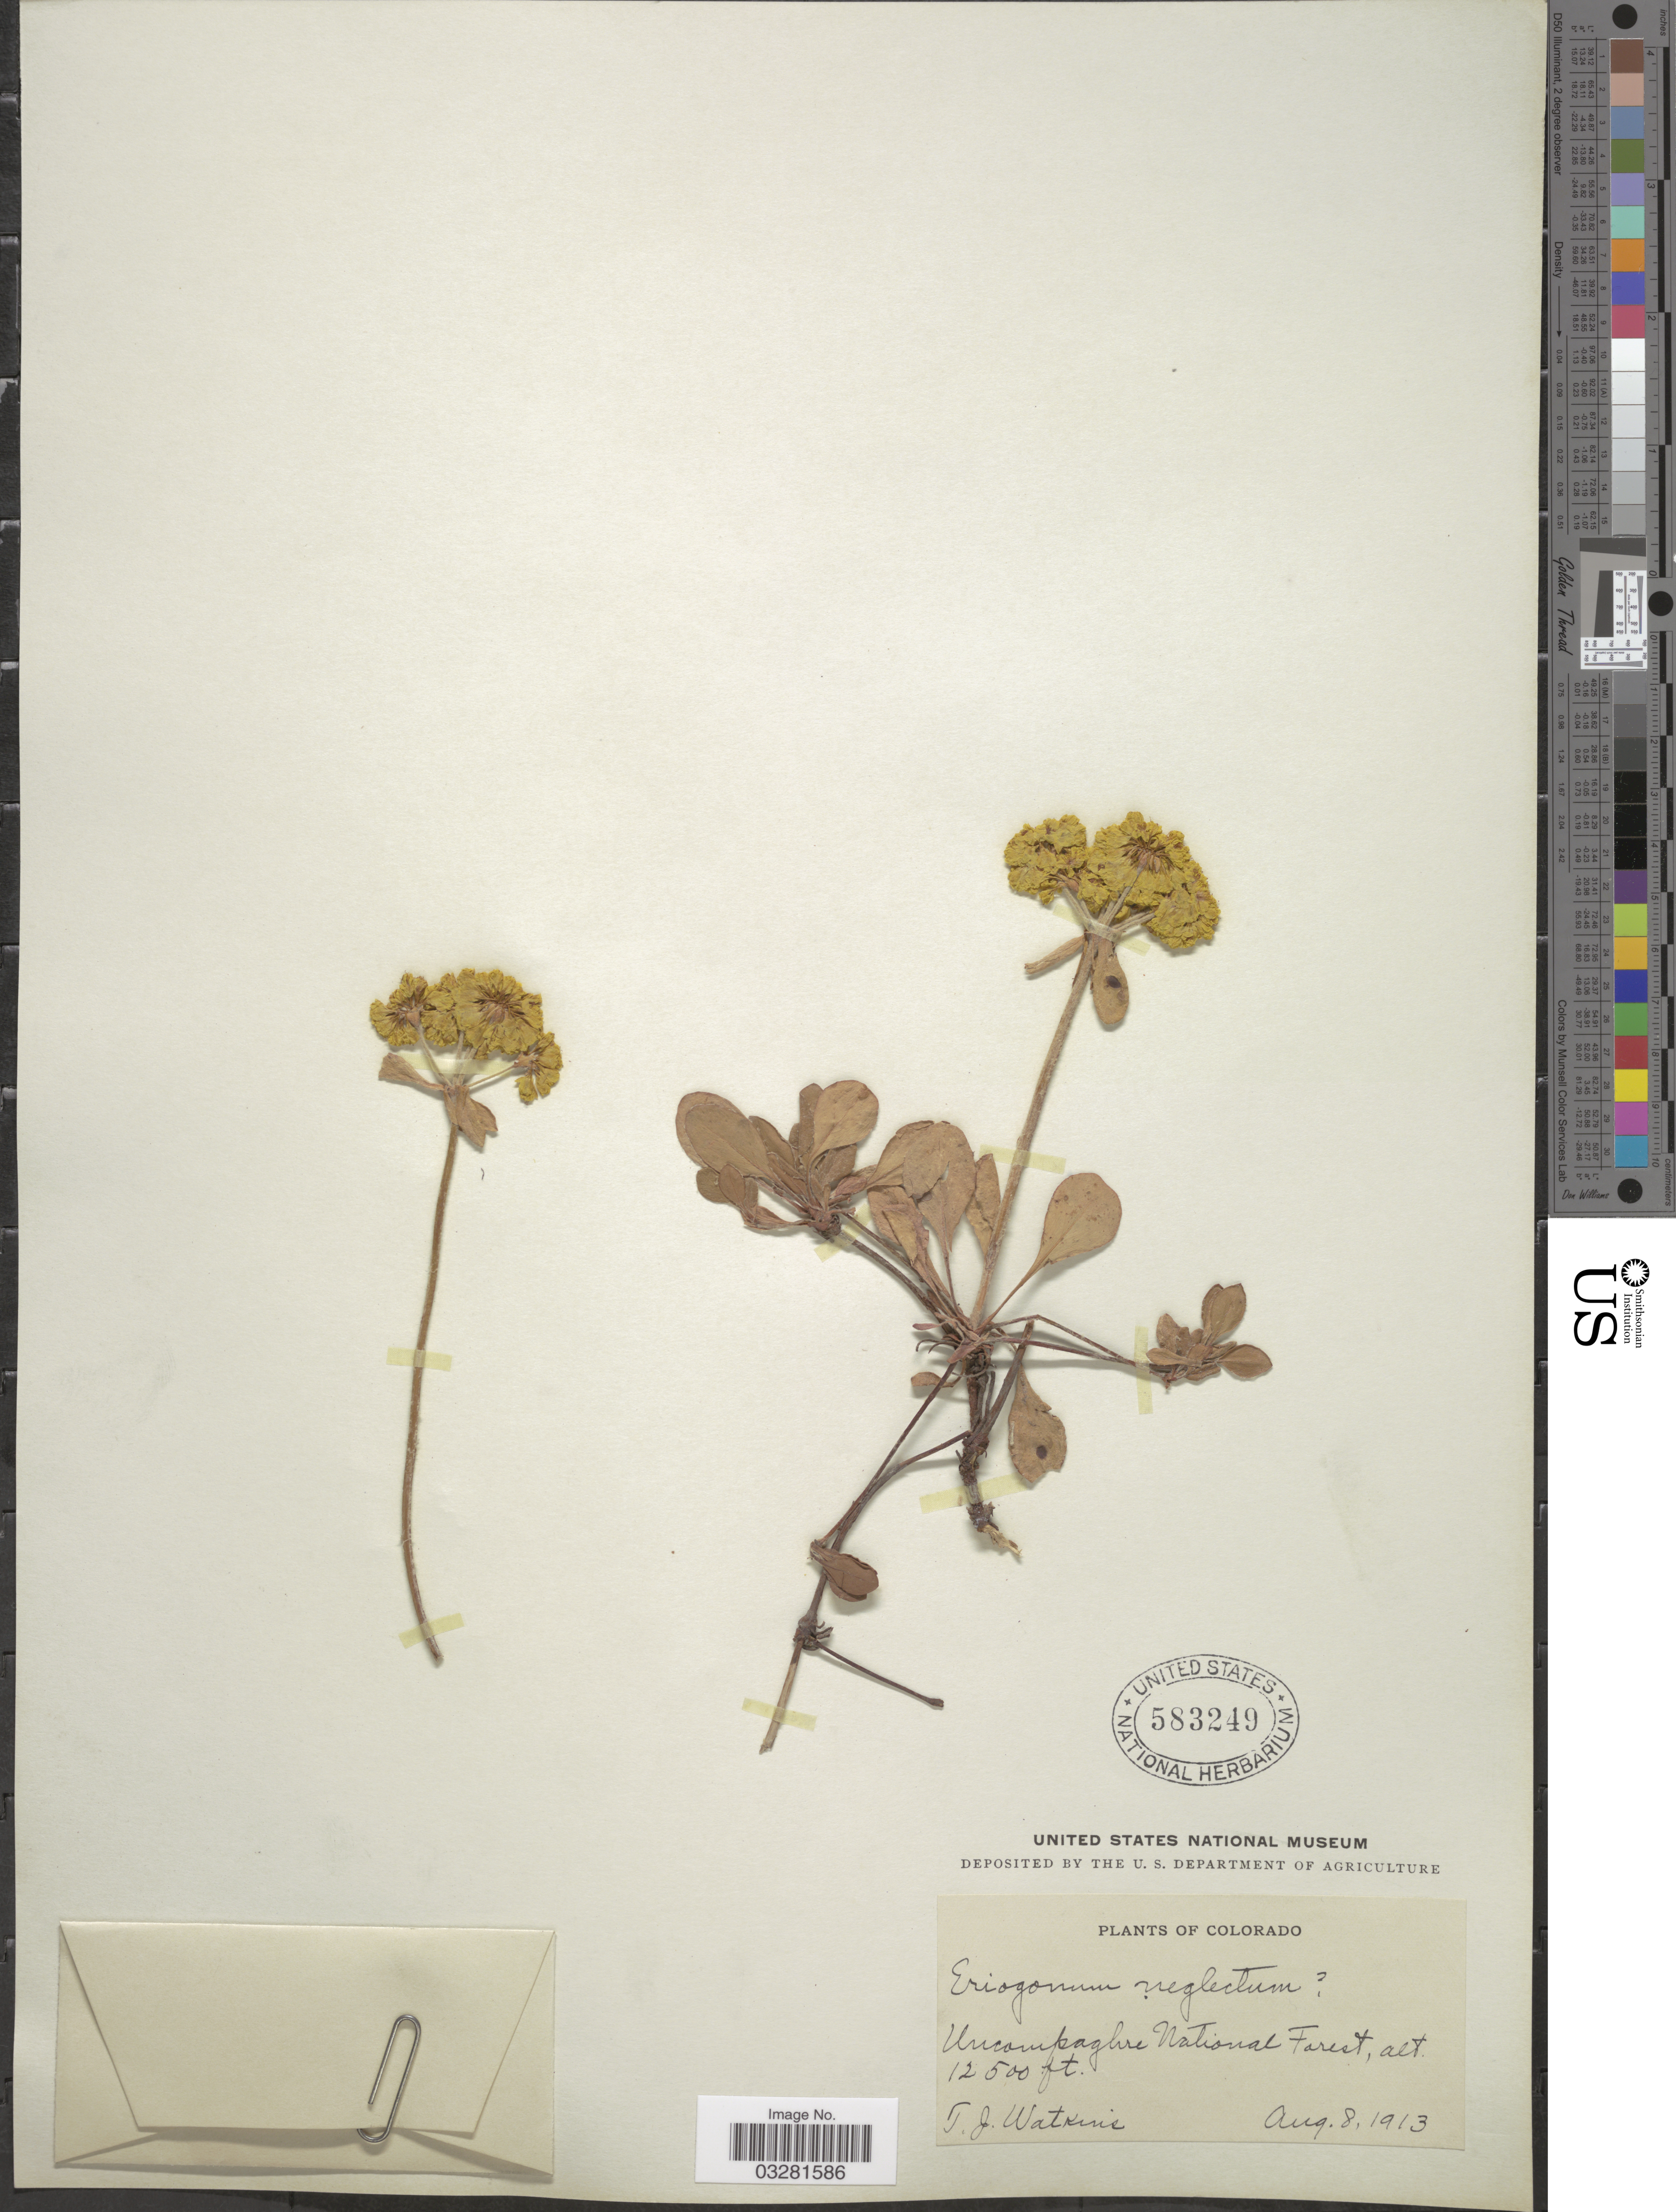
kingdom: Plantae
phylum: Tracheophyta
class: Magnoliopsida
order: Caryophyllales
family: Polygonaceae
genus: Eriogonum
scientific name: Eriogonum umbellatum var. intectum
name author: A. Nelson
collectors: T. Watkins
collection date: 1913-08-08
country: United States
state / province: Colorado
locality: Uncompaghre National Forest.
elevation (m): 3810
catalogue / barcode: US 583249